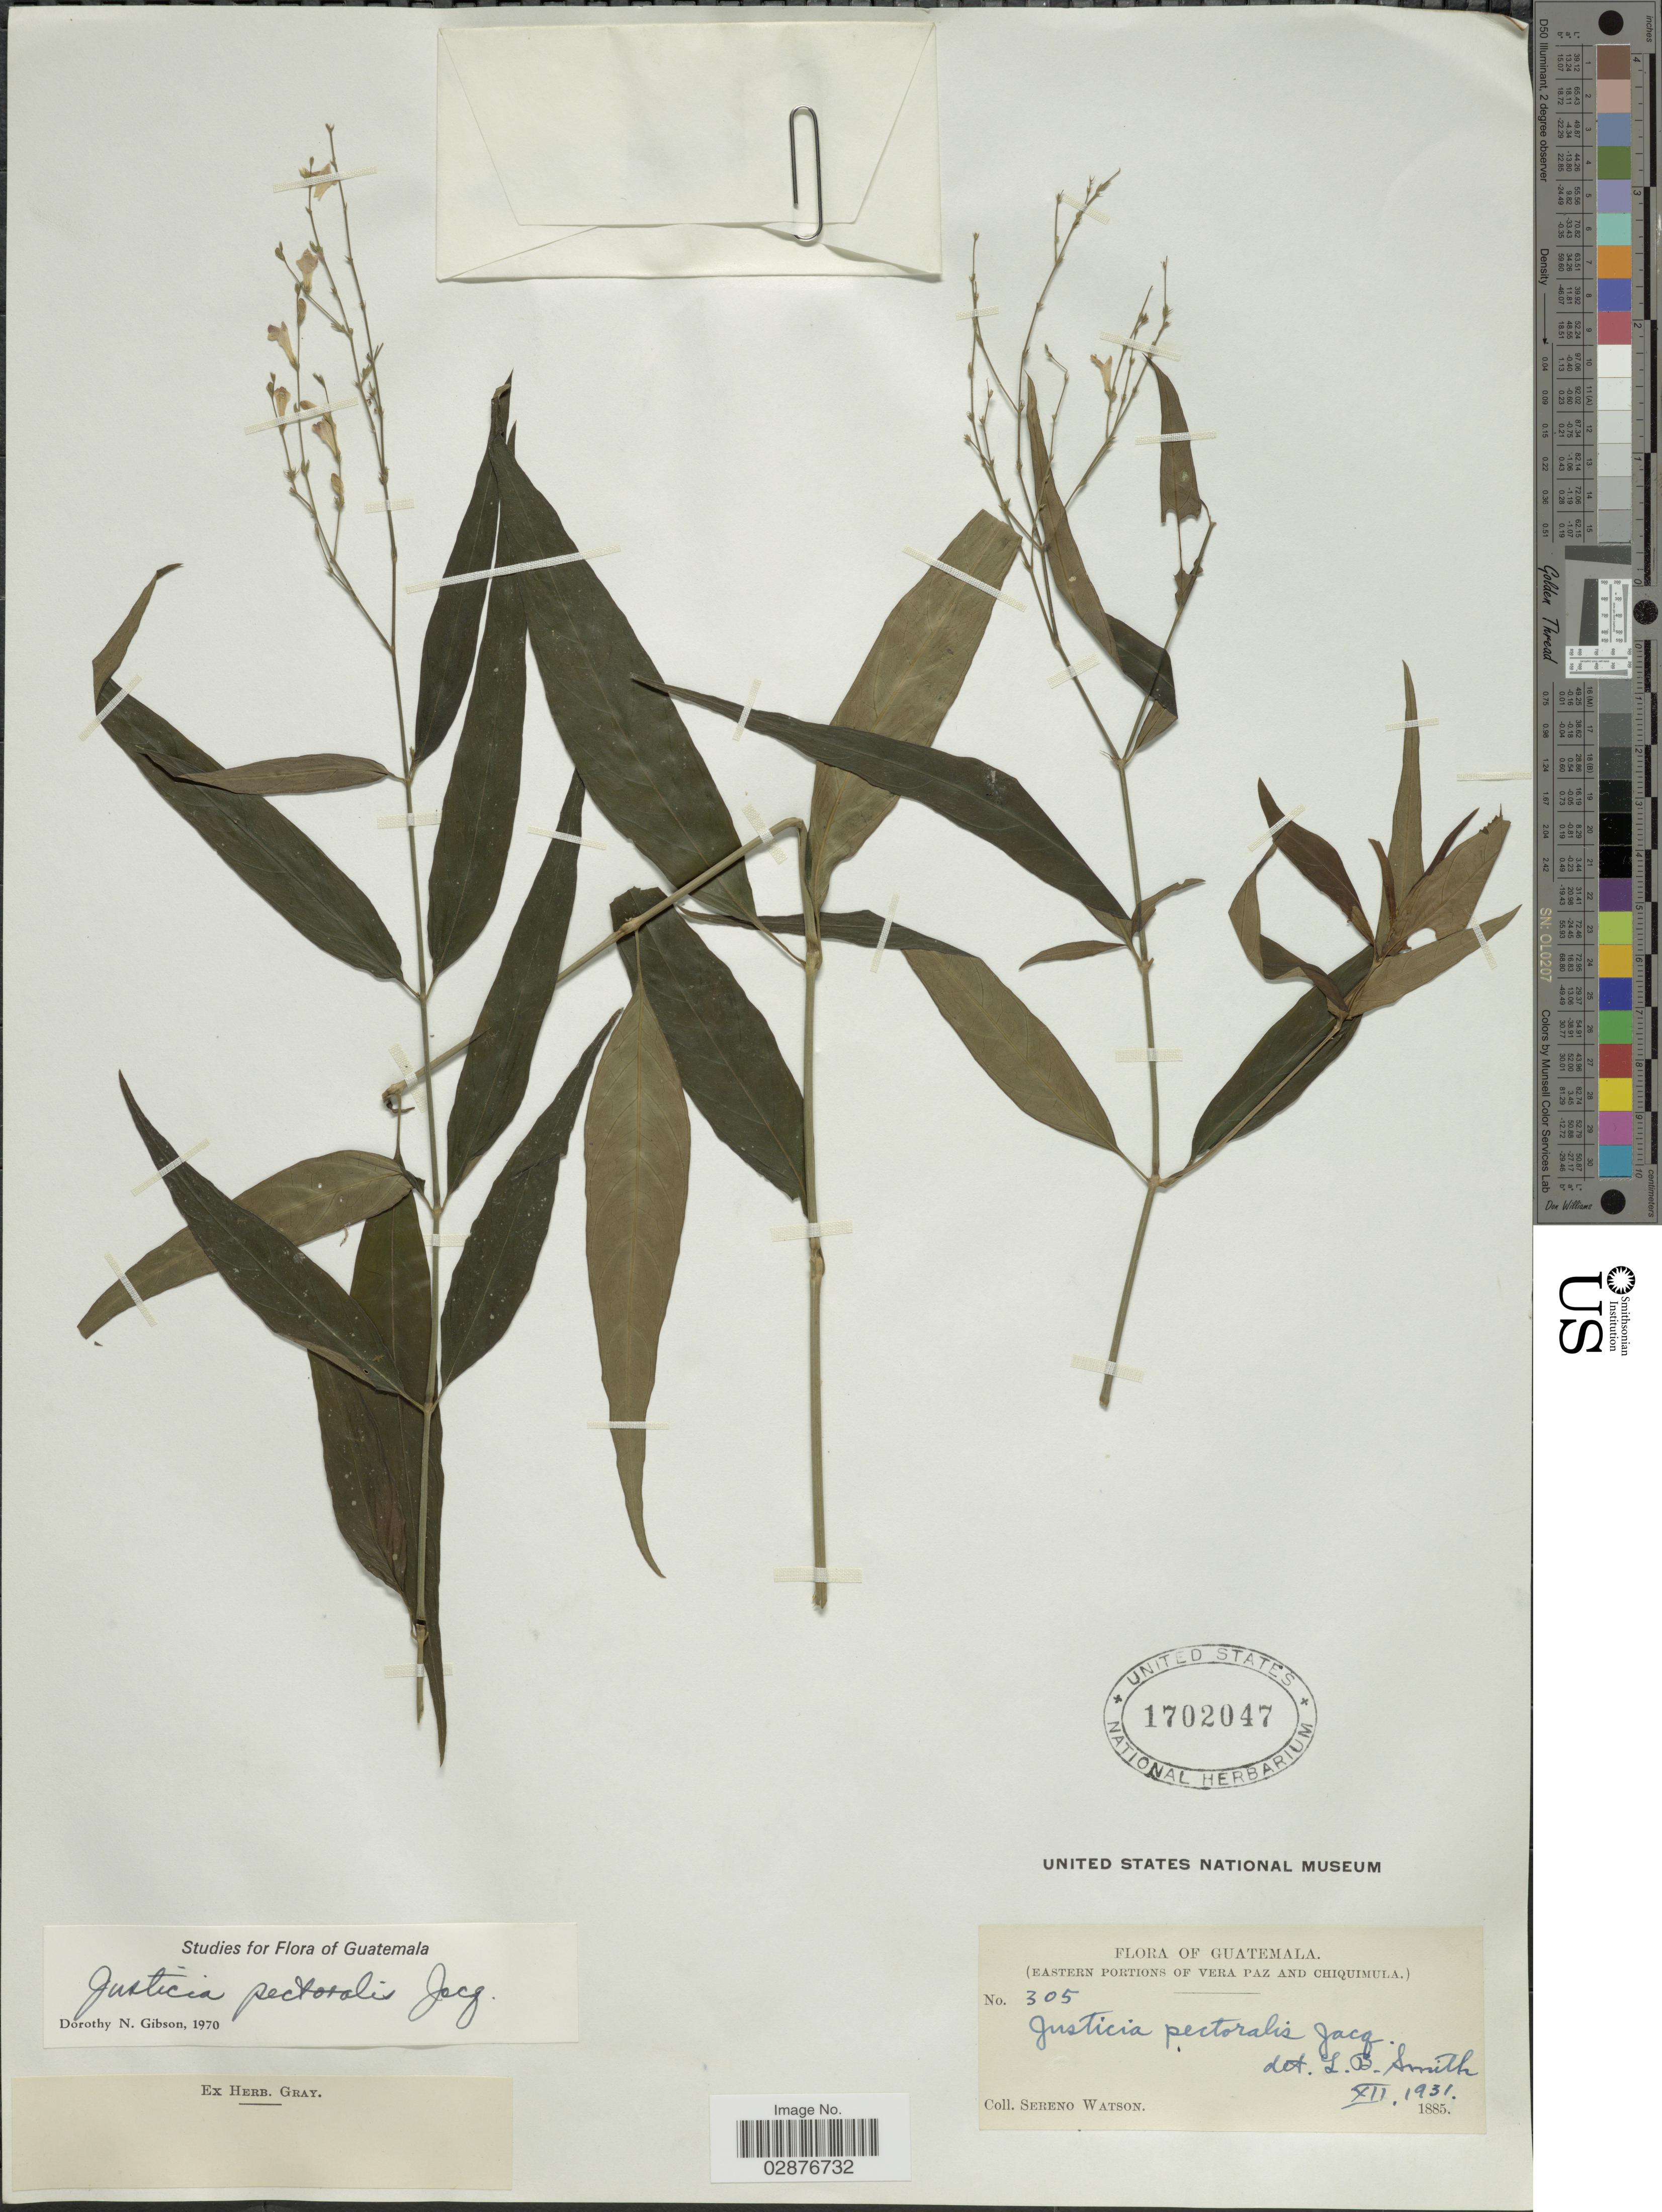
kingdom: Plantae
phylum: Tracheophyta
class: Magnoliopsida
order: Lamiales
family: Acanthaceae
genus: Justicia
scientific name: Justicia pectoralis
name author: Jacq.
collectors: S. Watson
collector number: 305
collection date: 1885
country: Guatemala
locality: Eastern portions of Vera Paz and Chiquimula.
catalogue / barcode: US 1702047